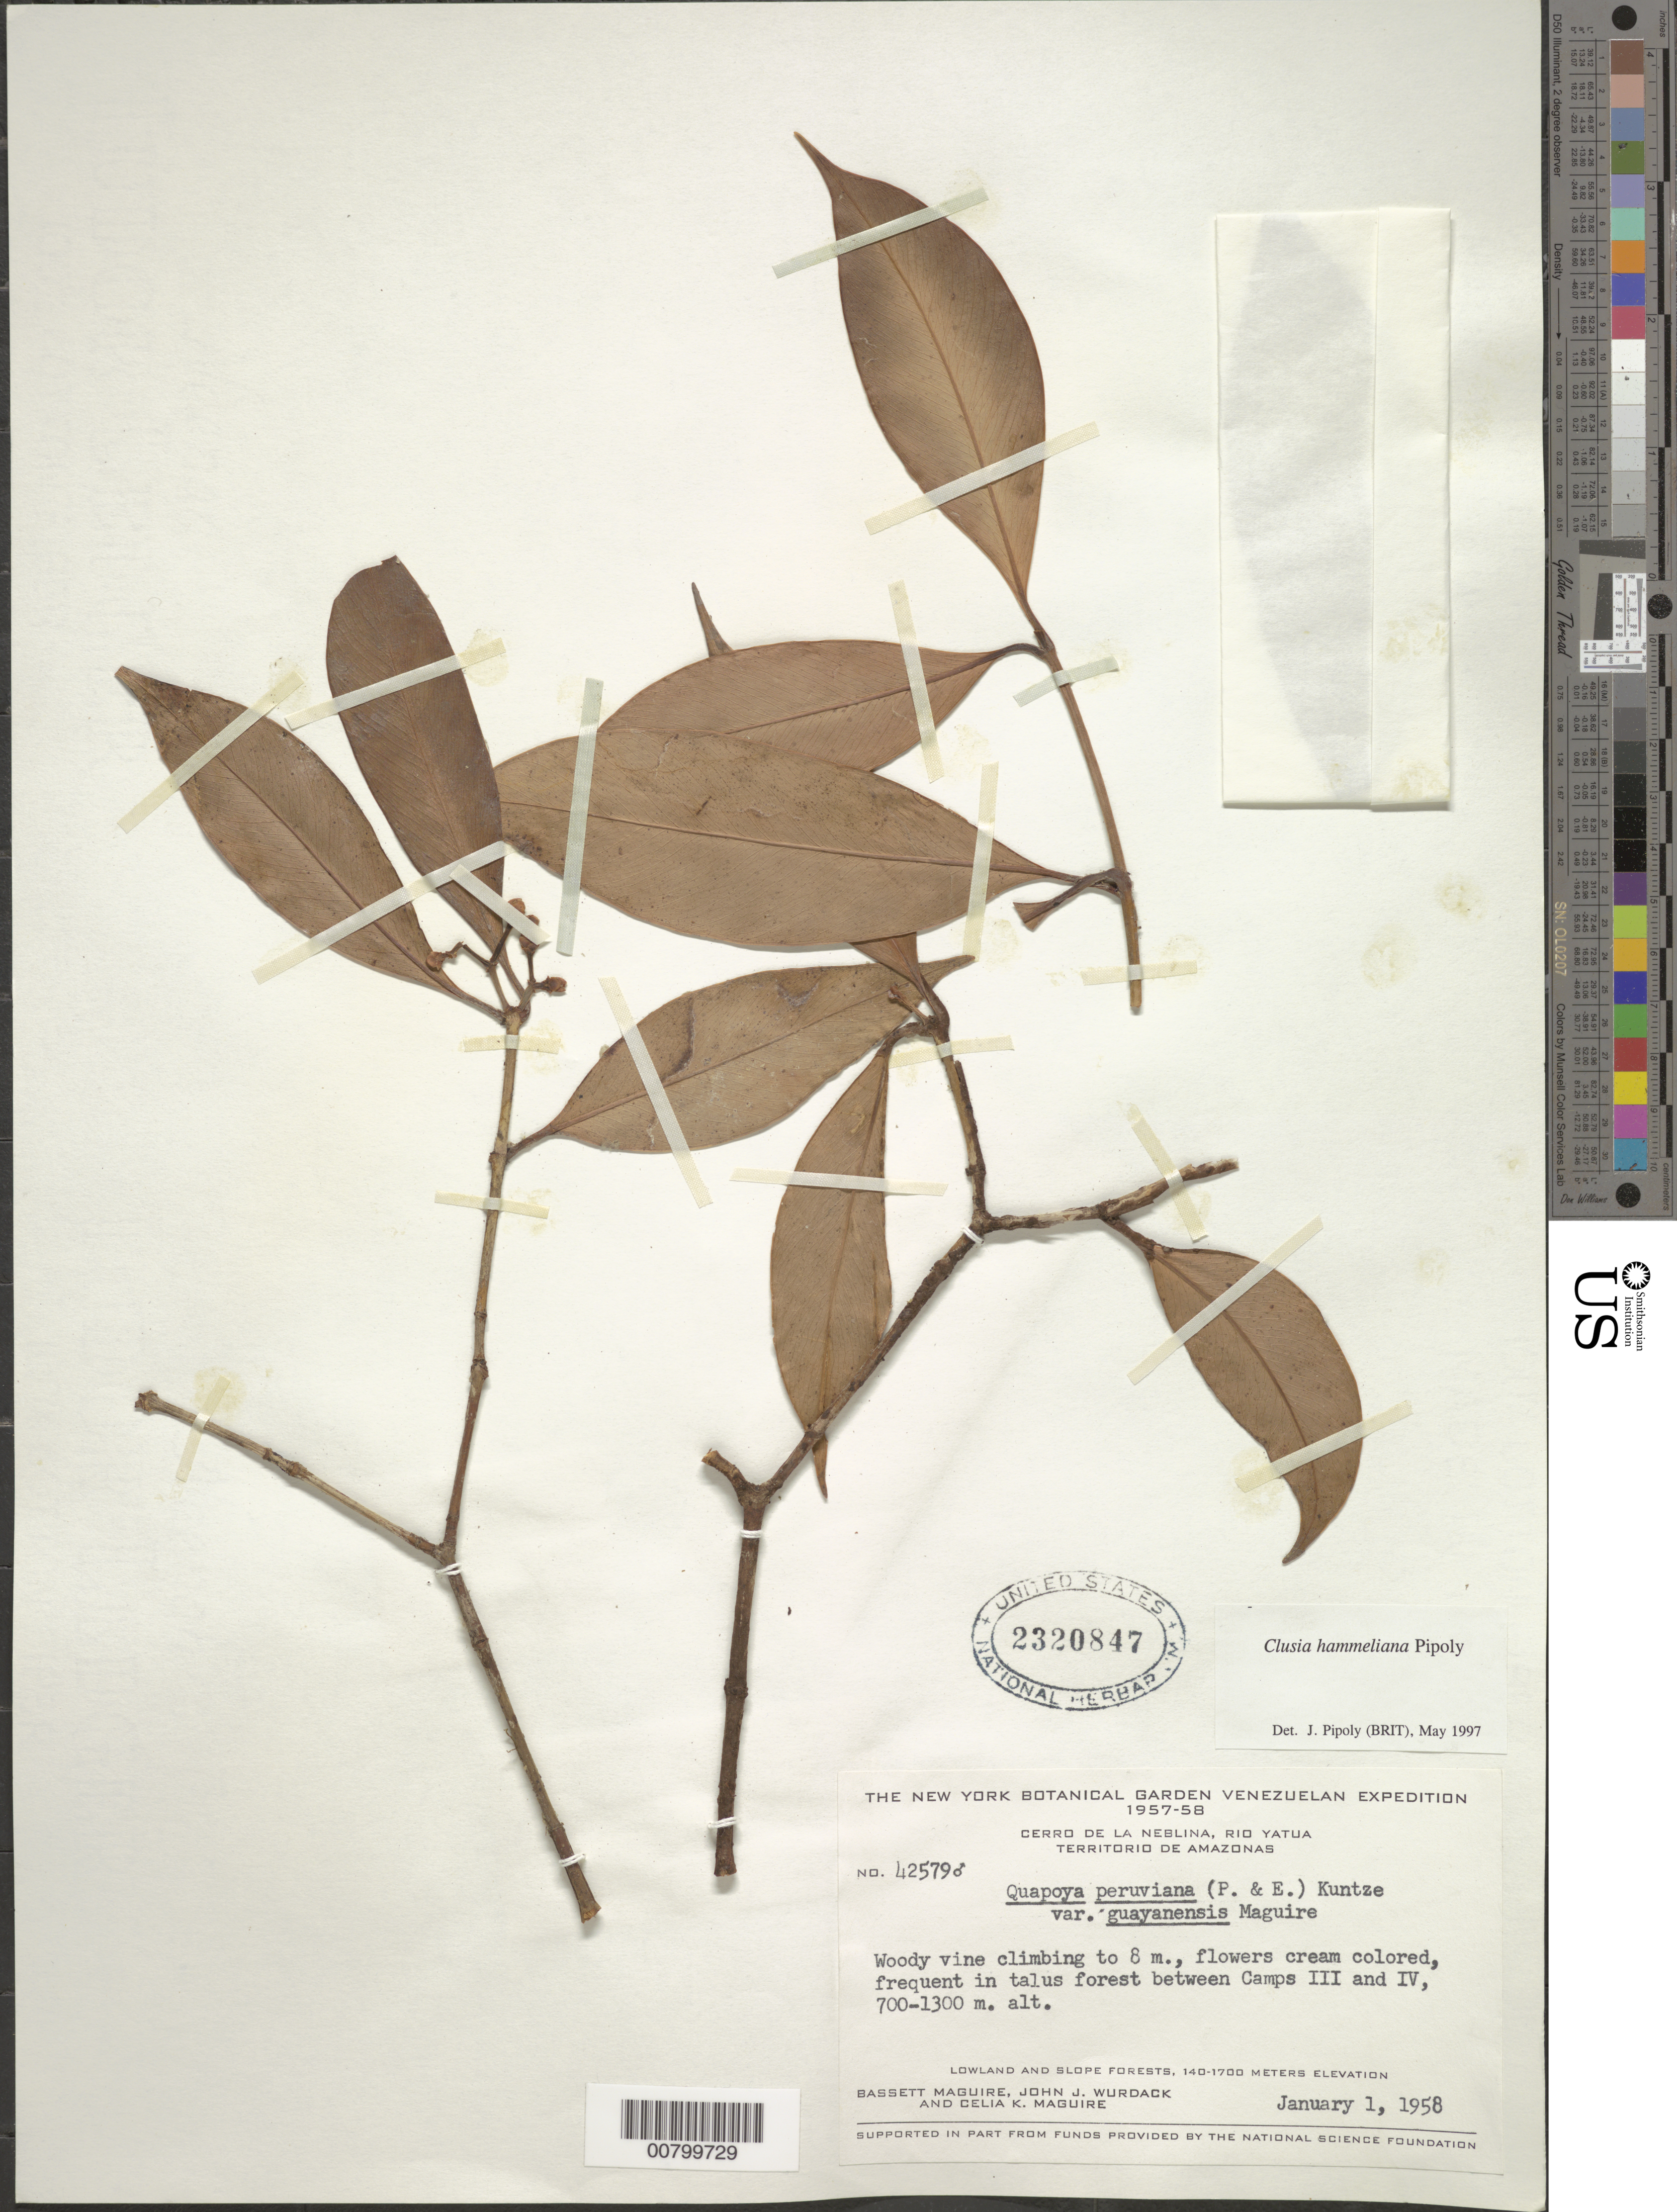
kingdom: Plantae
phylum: Tracheophyta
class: Magnoliopsida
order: Malpighiales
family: Clusiaceae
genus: Clusia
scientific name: Clusia hammeliana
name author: Pipoly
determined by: Pipoly, J. J., III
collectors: B. Maguire, J. J. Wurdack & C. K. Maguire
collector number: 42579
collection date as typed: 1-Jan-58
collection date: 1958-01-01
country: Venezuela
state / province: Amazonas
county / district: Río Negro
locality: Cerro de la Neblina, Río Yatua, between Camp 3 and 4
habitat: Talus forest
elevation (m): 700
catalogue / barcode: US 2320847